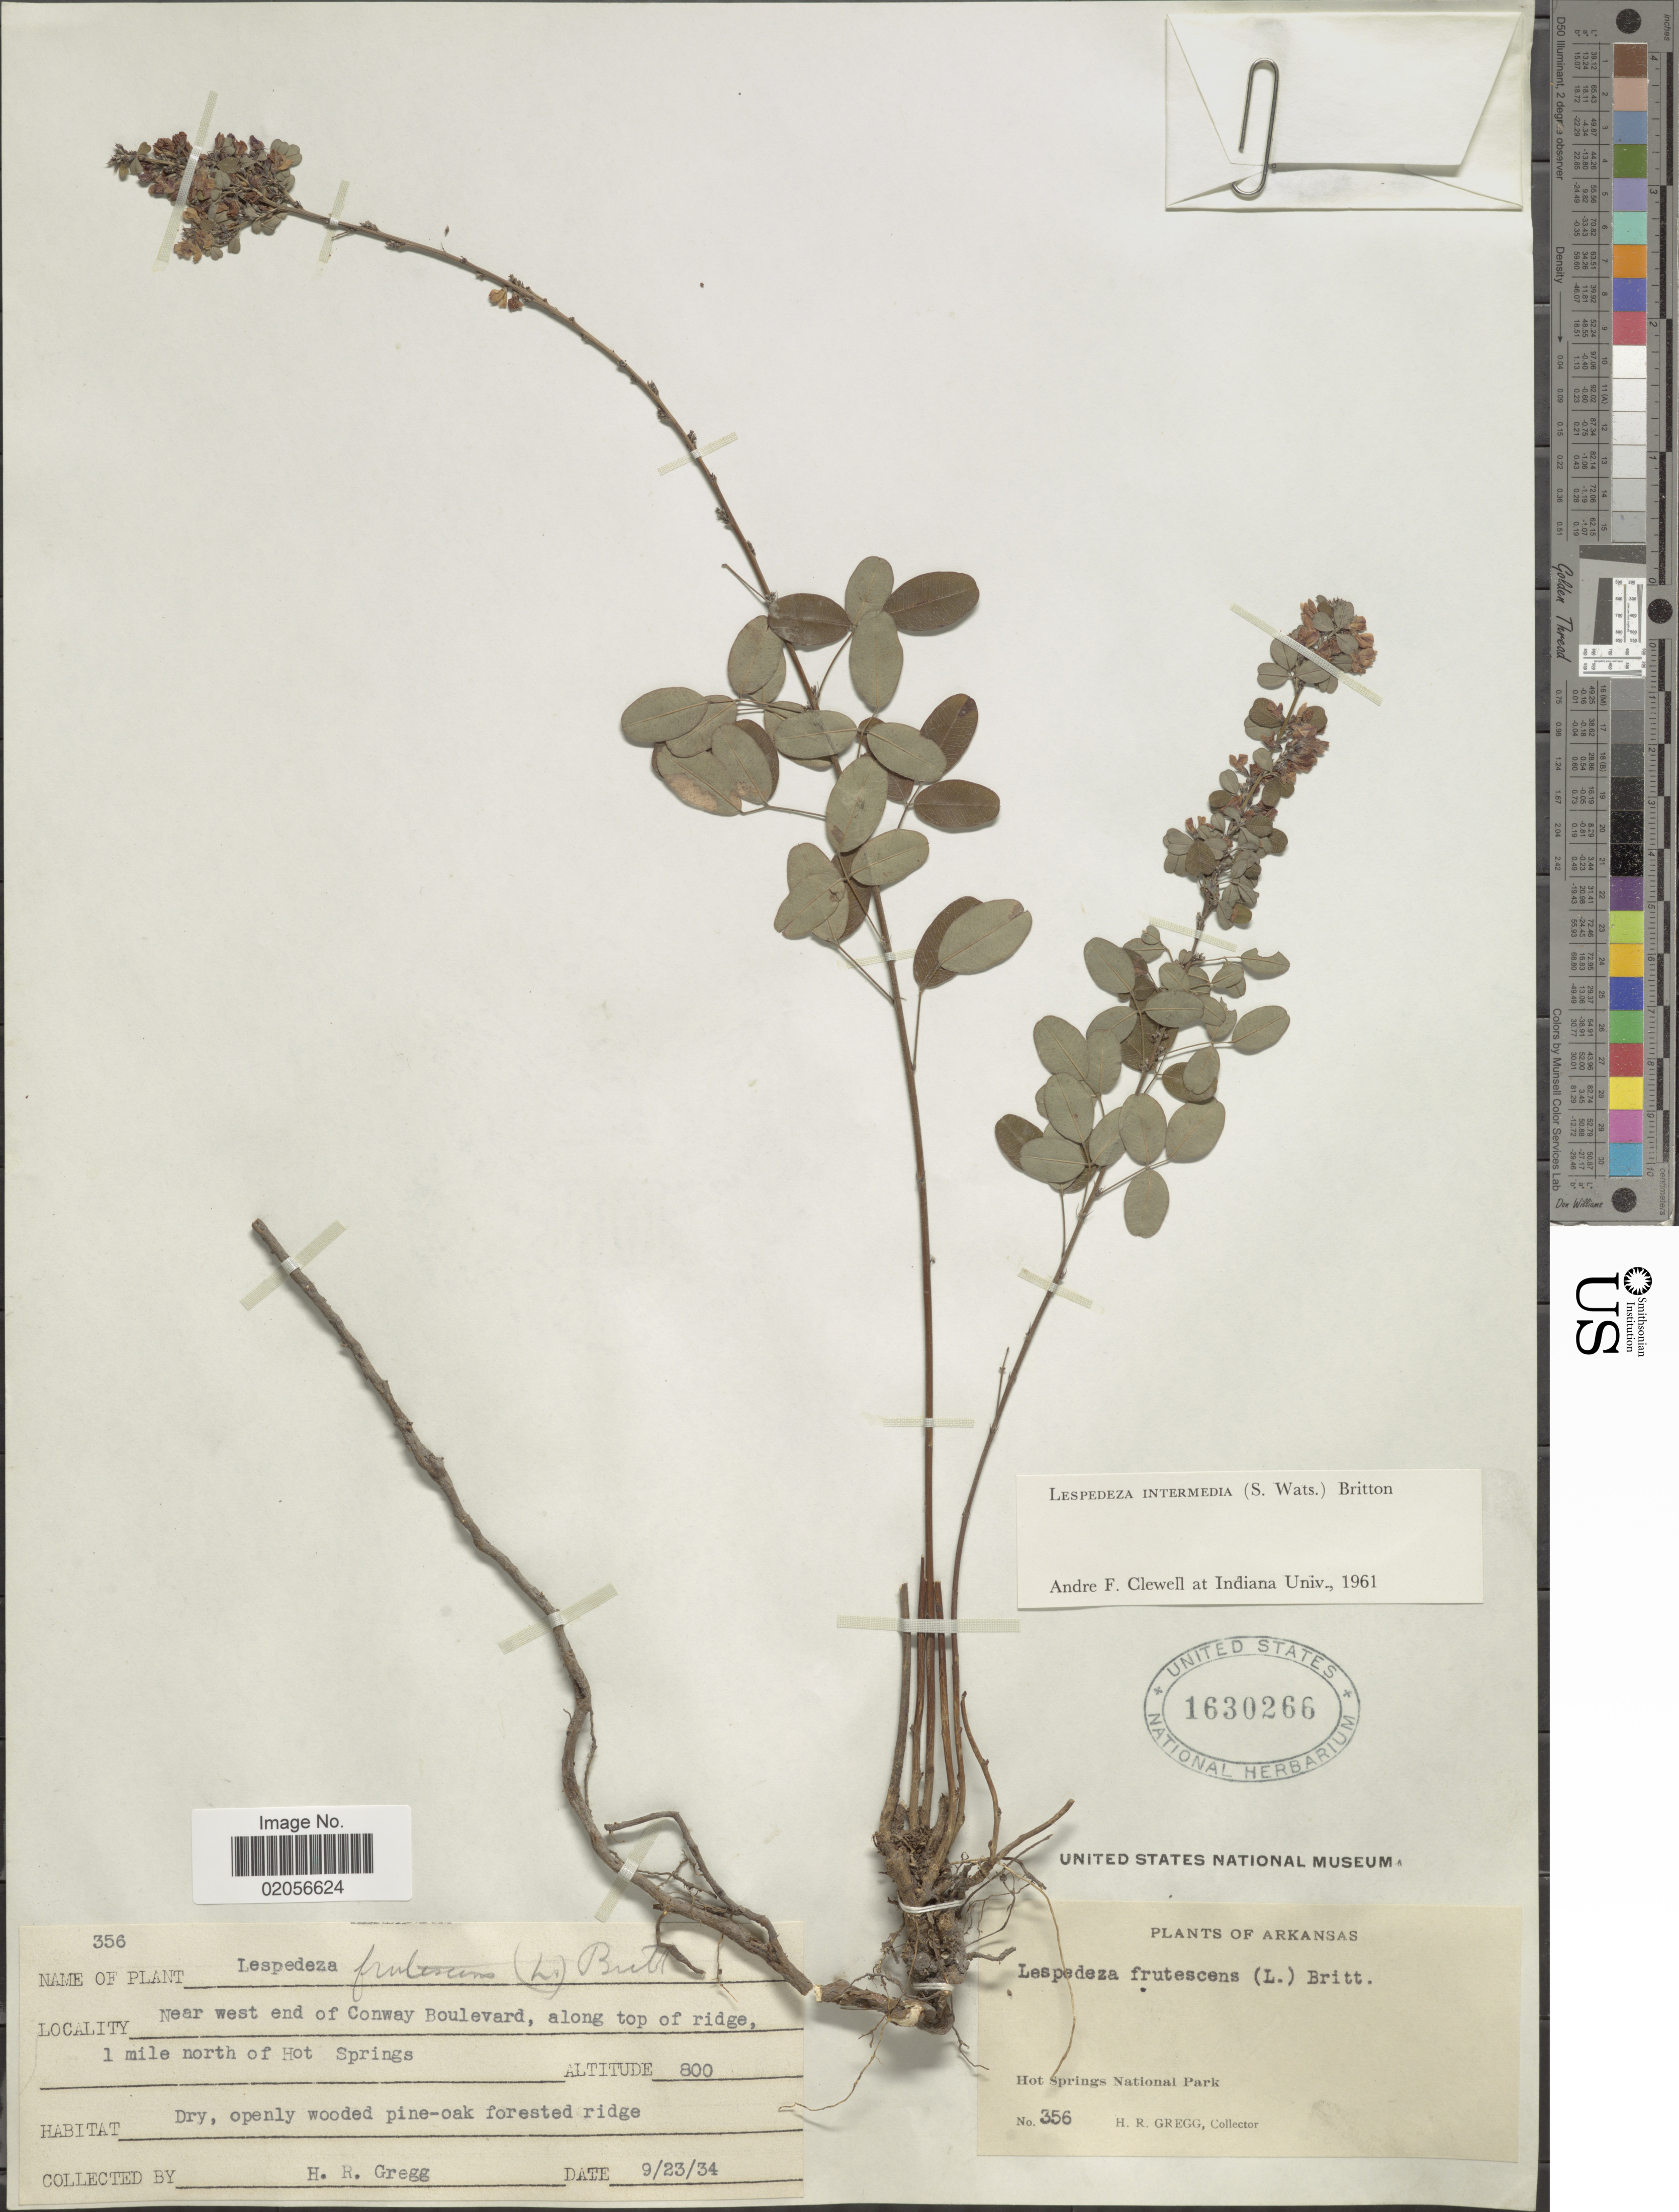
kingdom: Plantae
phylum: Tracheophyta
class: Magnoliopsida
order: Fabales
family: Fabaceae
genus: Lespedeza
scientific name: Lespedeza intermedia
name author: (S. Watson) Britton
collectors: H. Gregg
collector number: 356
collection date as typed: Transcribed d/m/y: 23/9/34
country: United States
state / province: Arkansas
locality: Near west end of Conway Boulevard, along top of ridge, 1 mile north of Hot Springs, 1 mile north of Hot Springs, Dry, openly wooded pine-oak forested ridge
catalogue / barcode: US 1630266